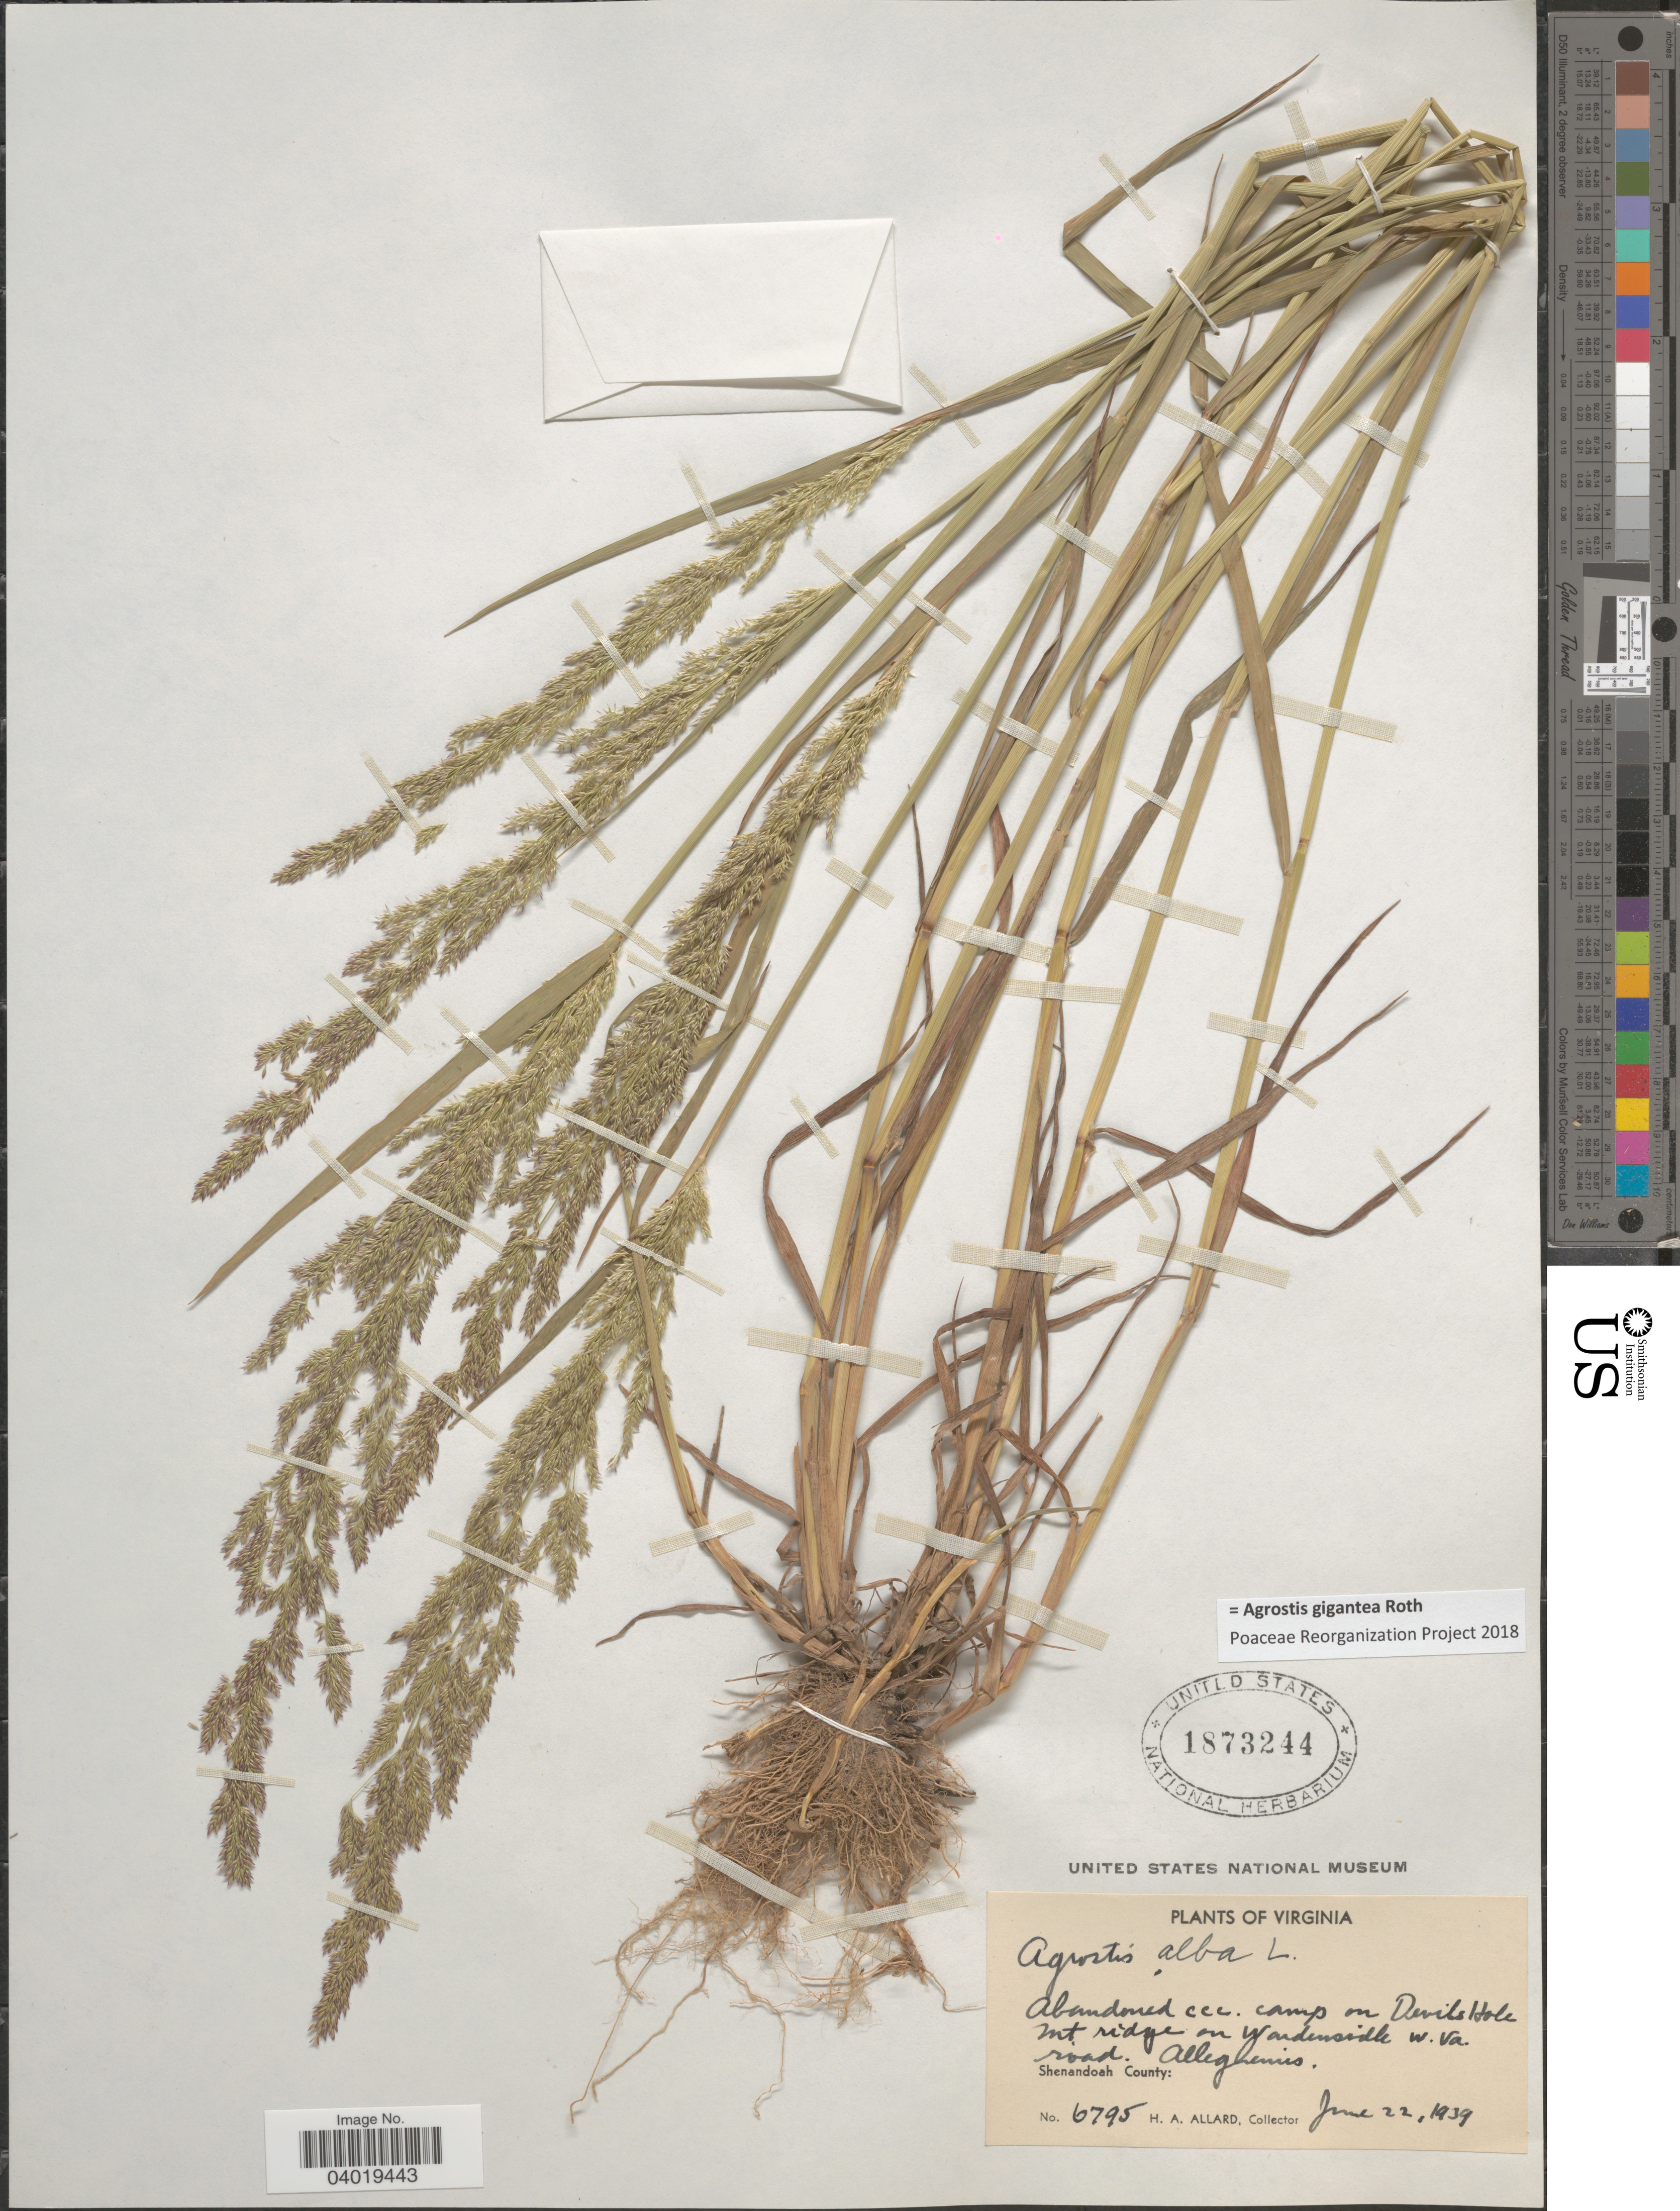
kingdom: Plantae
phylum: Tracheophyta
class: Liliopsida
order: Poales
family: Poaceae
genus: Agrostis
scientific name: Agrostis gigantea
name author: Roth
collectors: H. A. Allard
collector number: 6795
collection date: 1939-06-22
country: United States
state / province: Virginia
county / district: Shenandoah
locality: Abandoned CCC Camp on Devils Hole Mt. ridge on Wardensville W. Va. road. Alleghenies. Shenandoah County.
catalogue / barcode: US 1873244